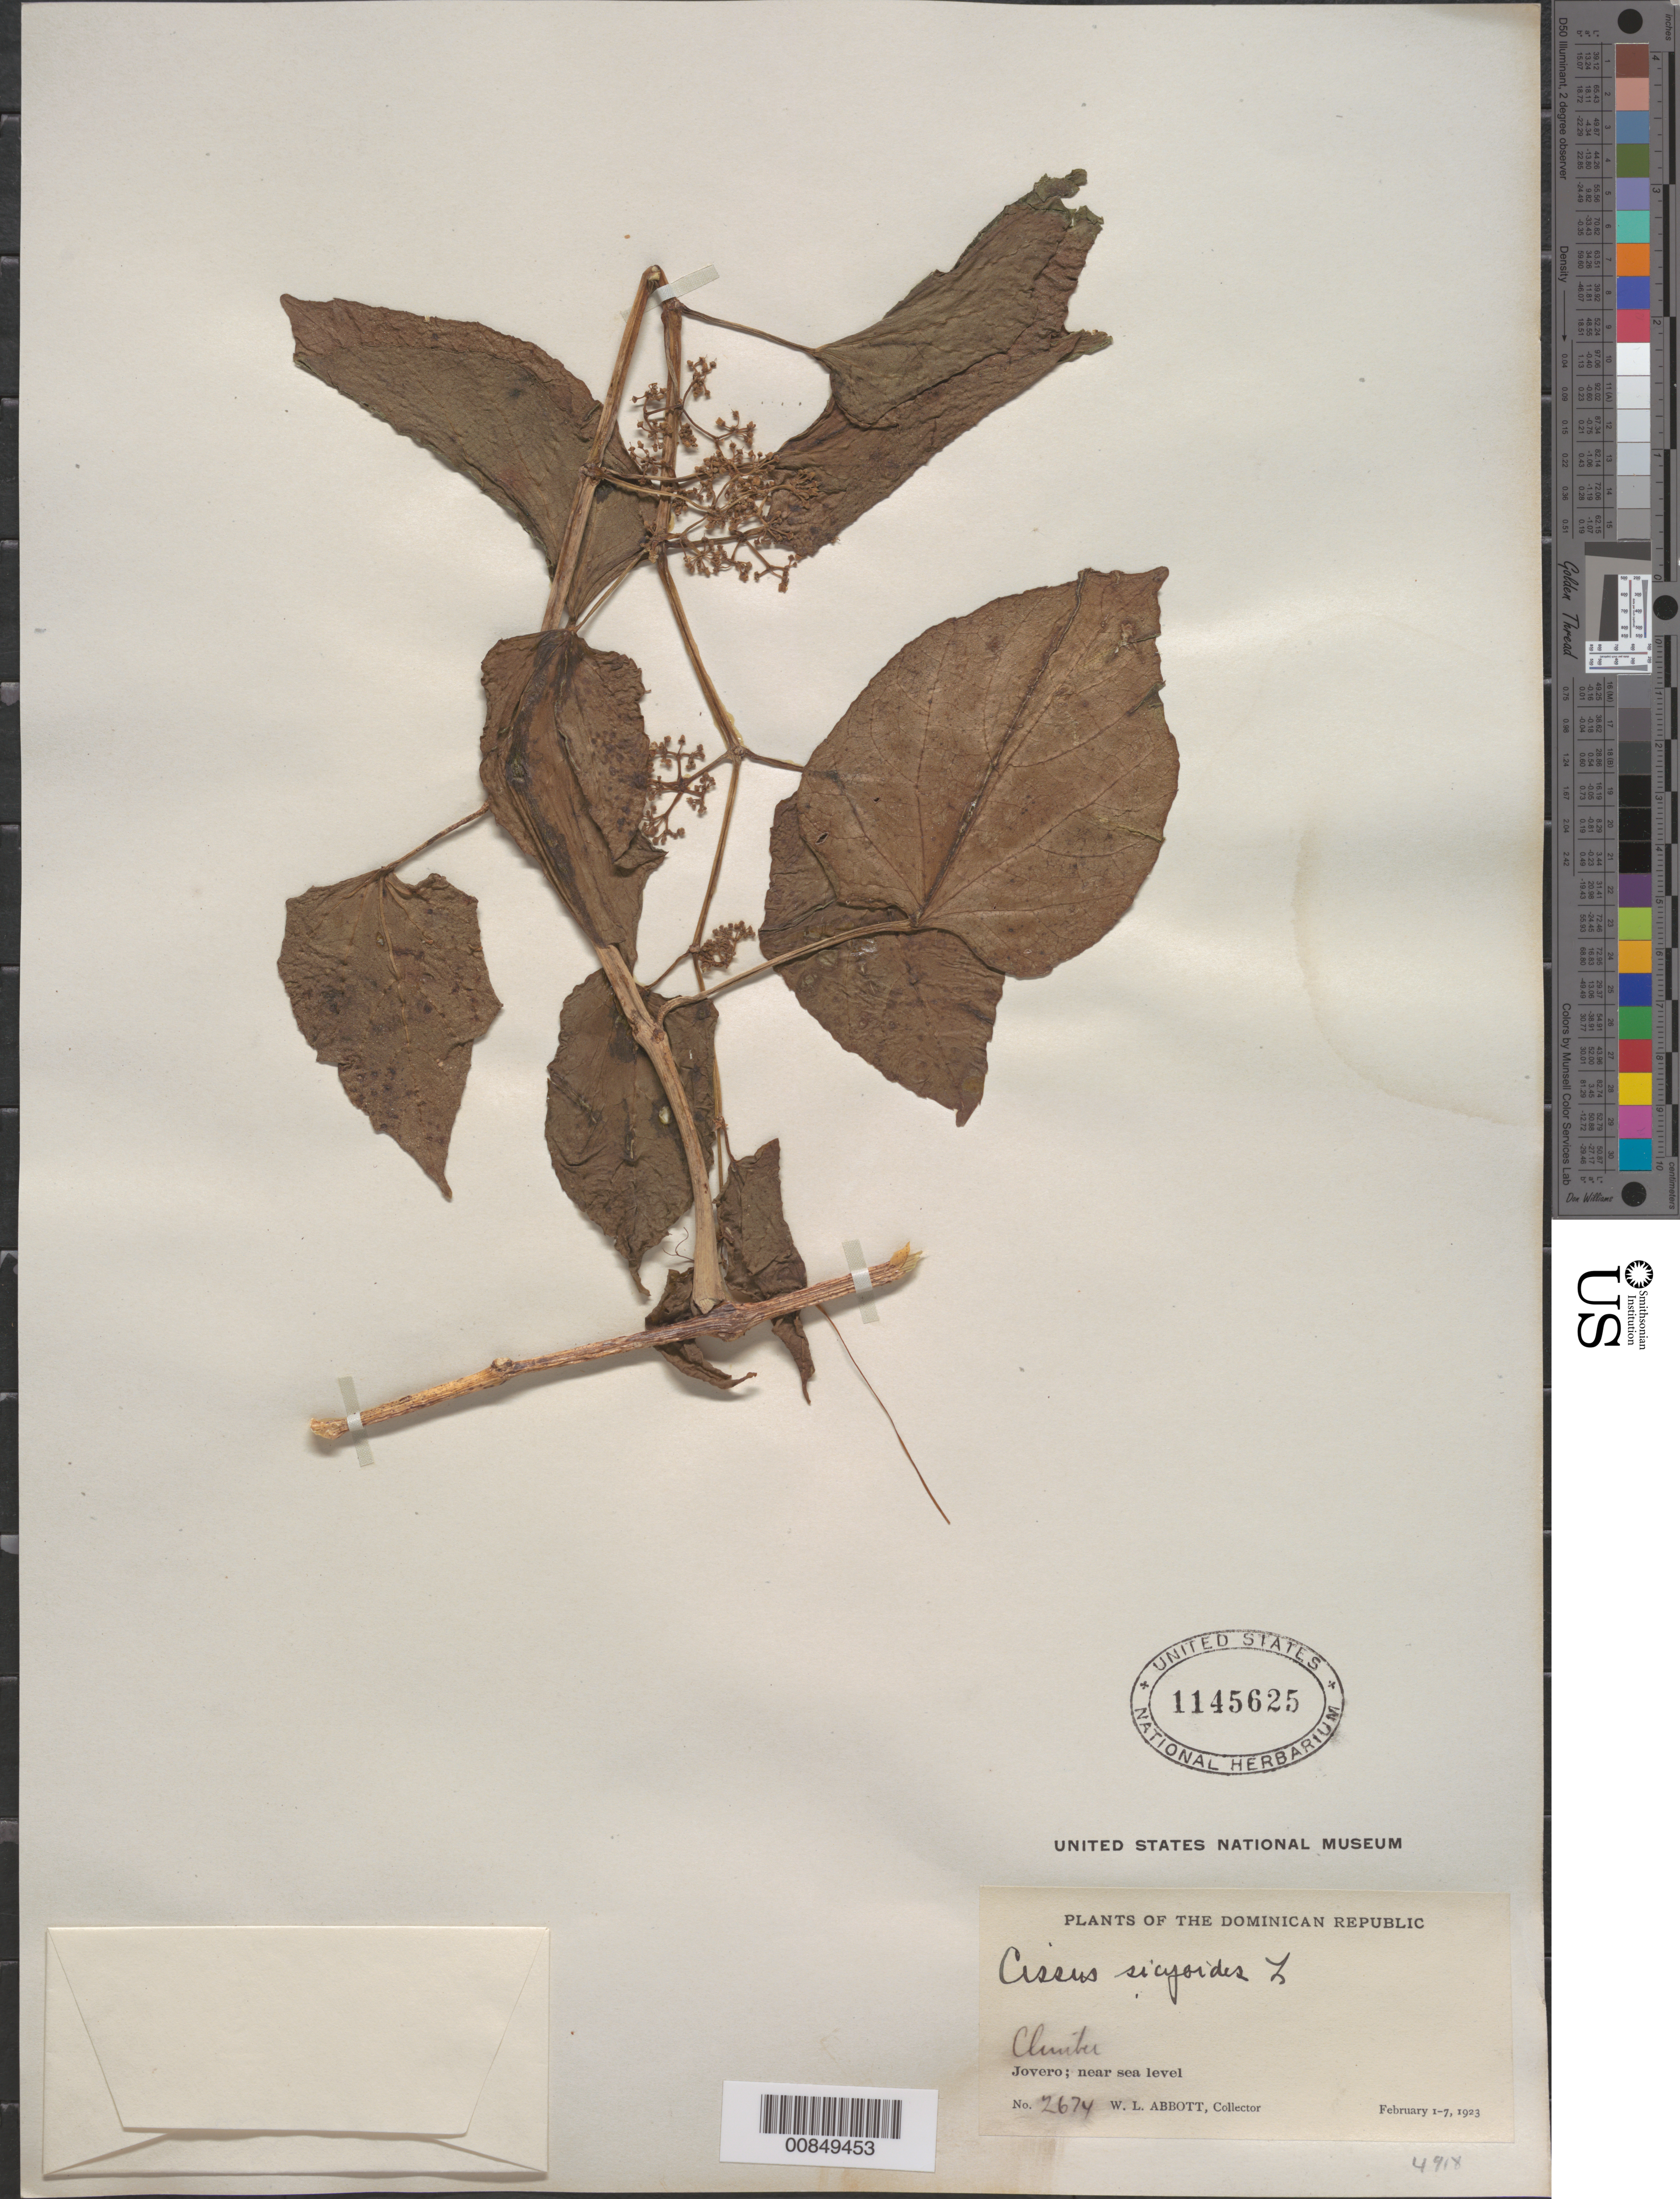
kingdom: Plantae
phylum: Tracheophyta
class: Magnoliopsida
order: Vitales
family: Vitaceae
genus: Cissus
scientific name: Cissus verticillata subsp. verticillata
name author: (L.) Nicolson & C.E. Jarvis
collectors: W. L. Abbott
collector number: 2674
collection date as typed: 01 Feb 1923 to 07 Feb 1923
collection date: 1923-02-01/1923-02-07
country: Dominican Republic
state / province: El Seibo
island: Hispaniola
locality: Jovero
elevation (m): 0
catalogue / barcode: US 1145625